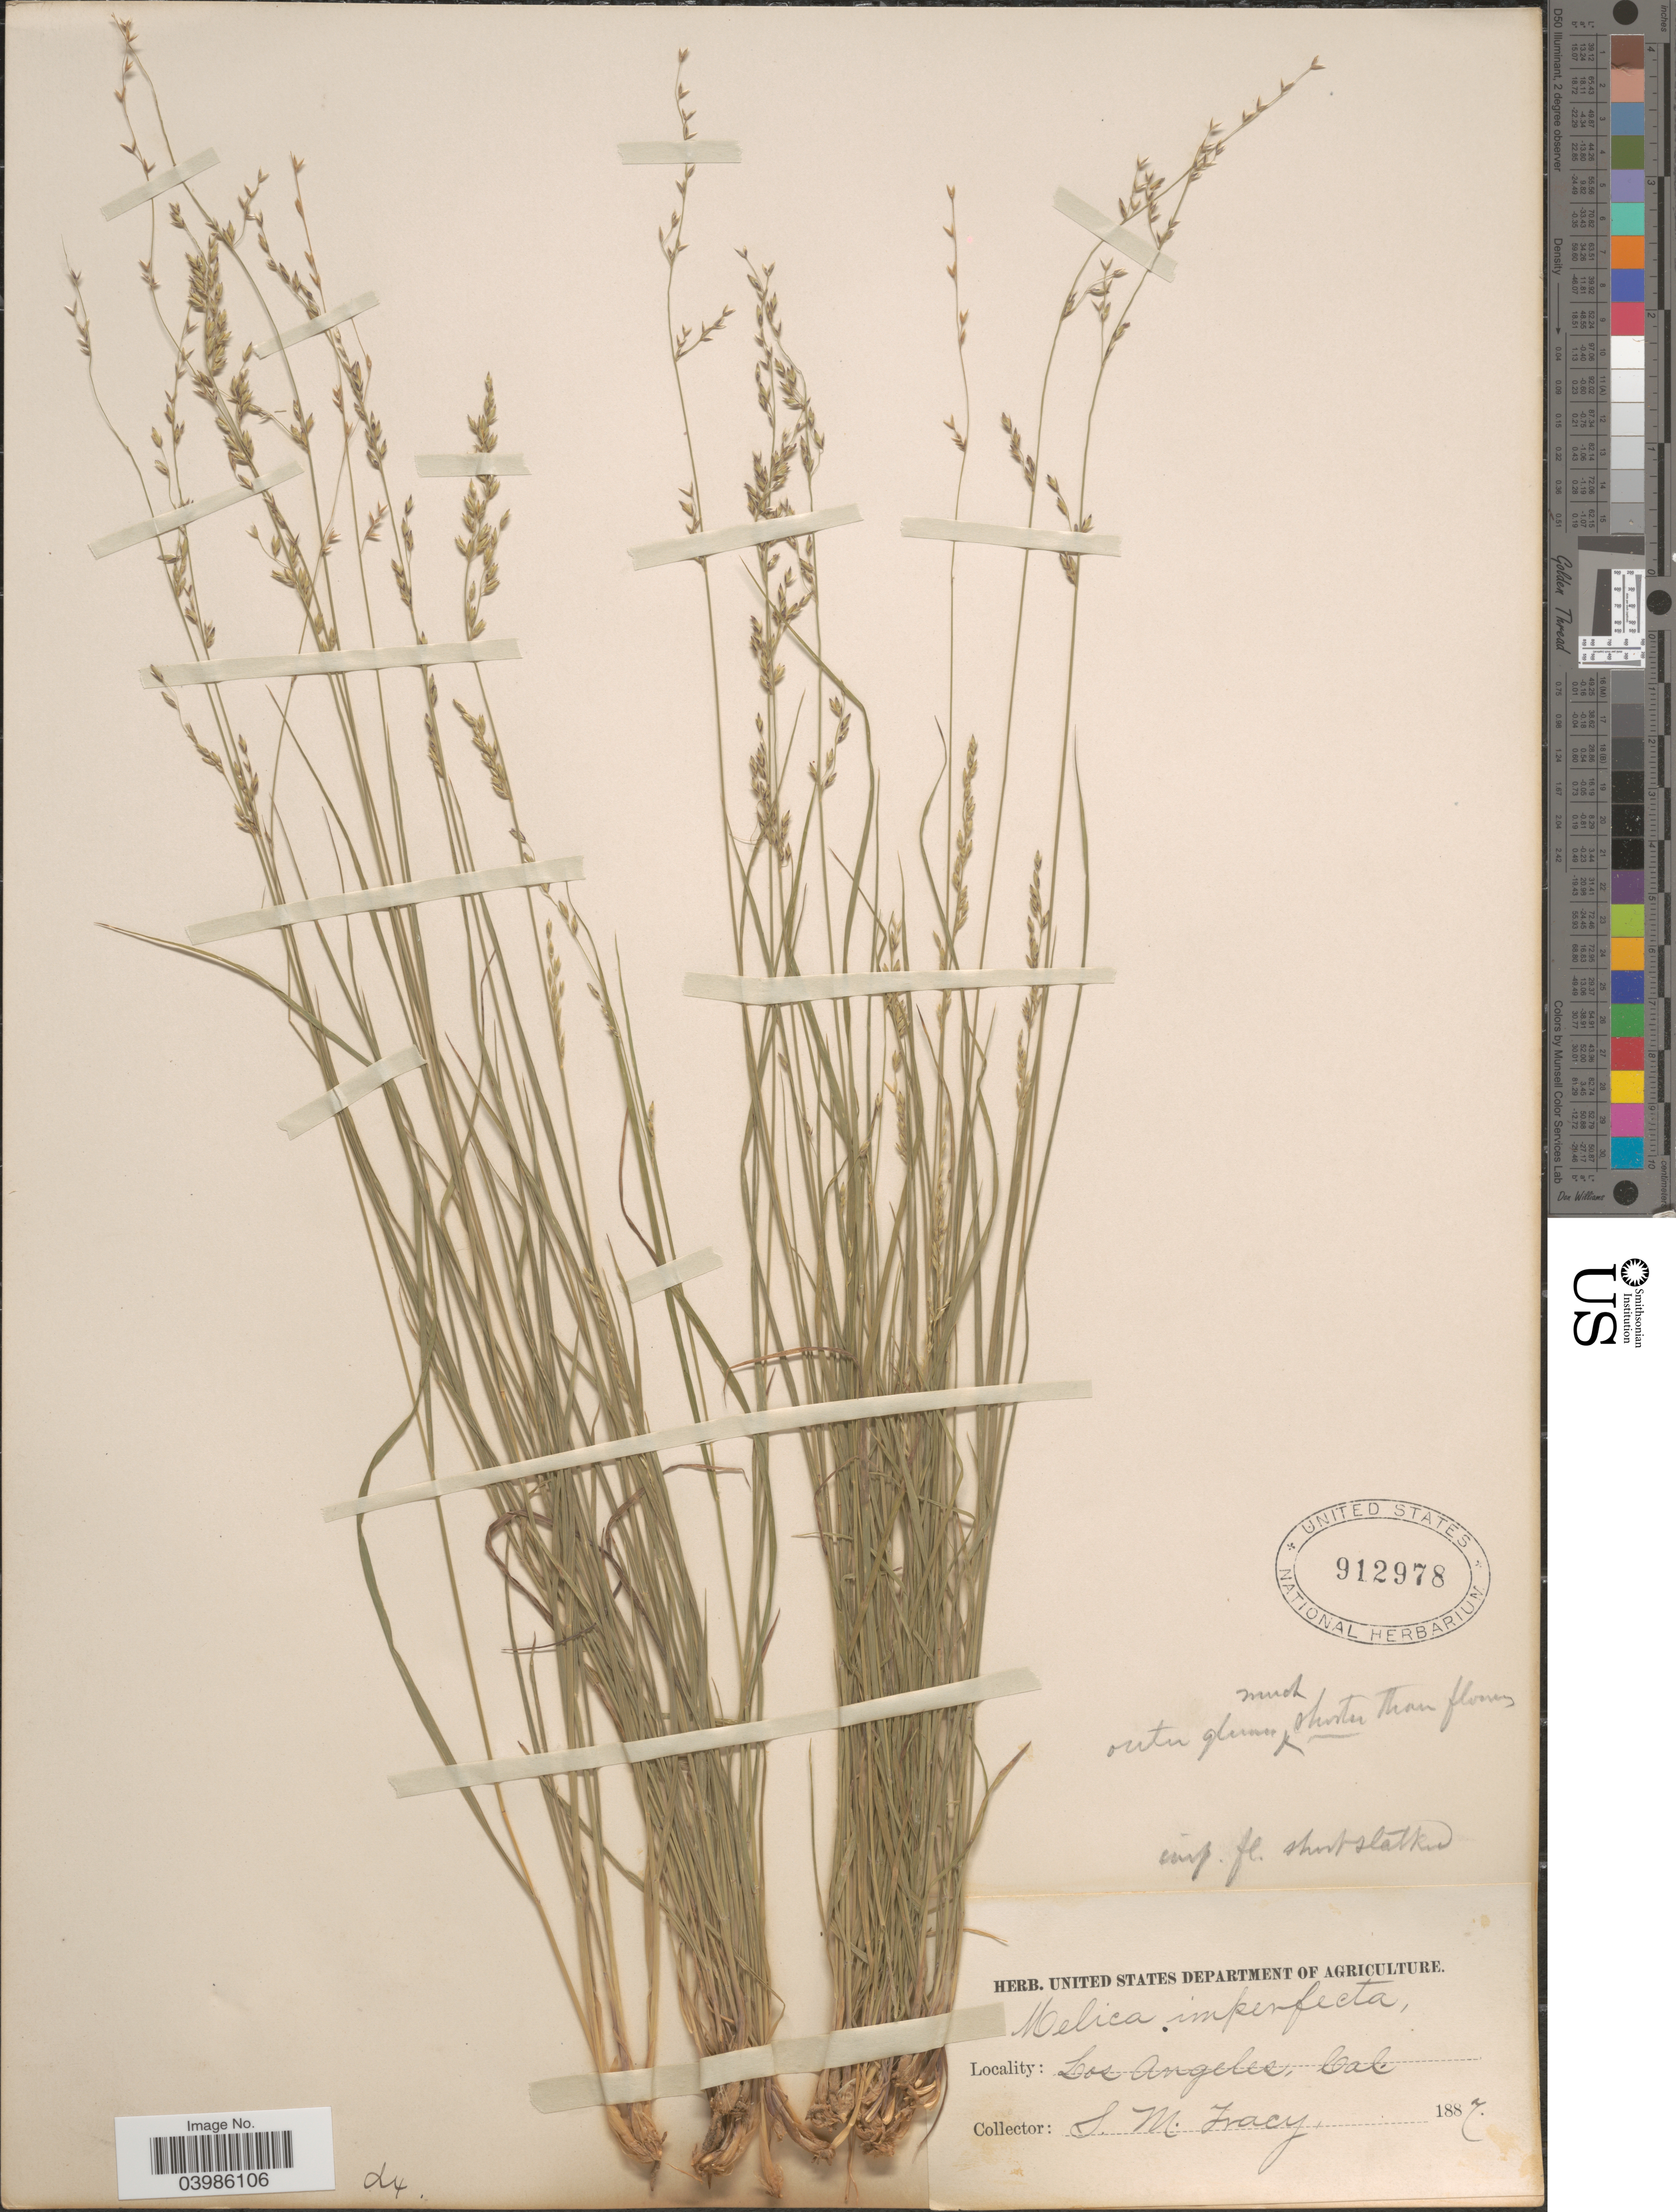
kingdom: Plantae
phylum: Tracheophyta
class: Liliopsida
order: Poales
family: Poaceae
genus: Melica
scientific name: Melica imperfecta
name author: Trin.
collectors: S. M. Tracy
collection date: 1887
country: United States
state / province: California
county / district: Los Angeles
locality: Los Angeles.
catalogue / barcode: US 912978